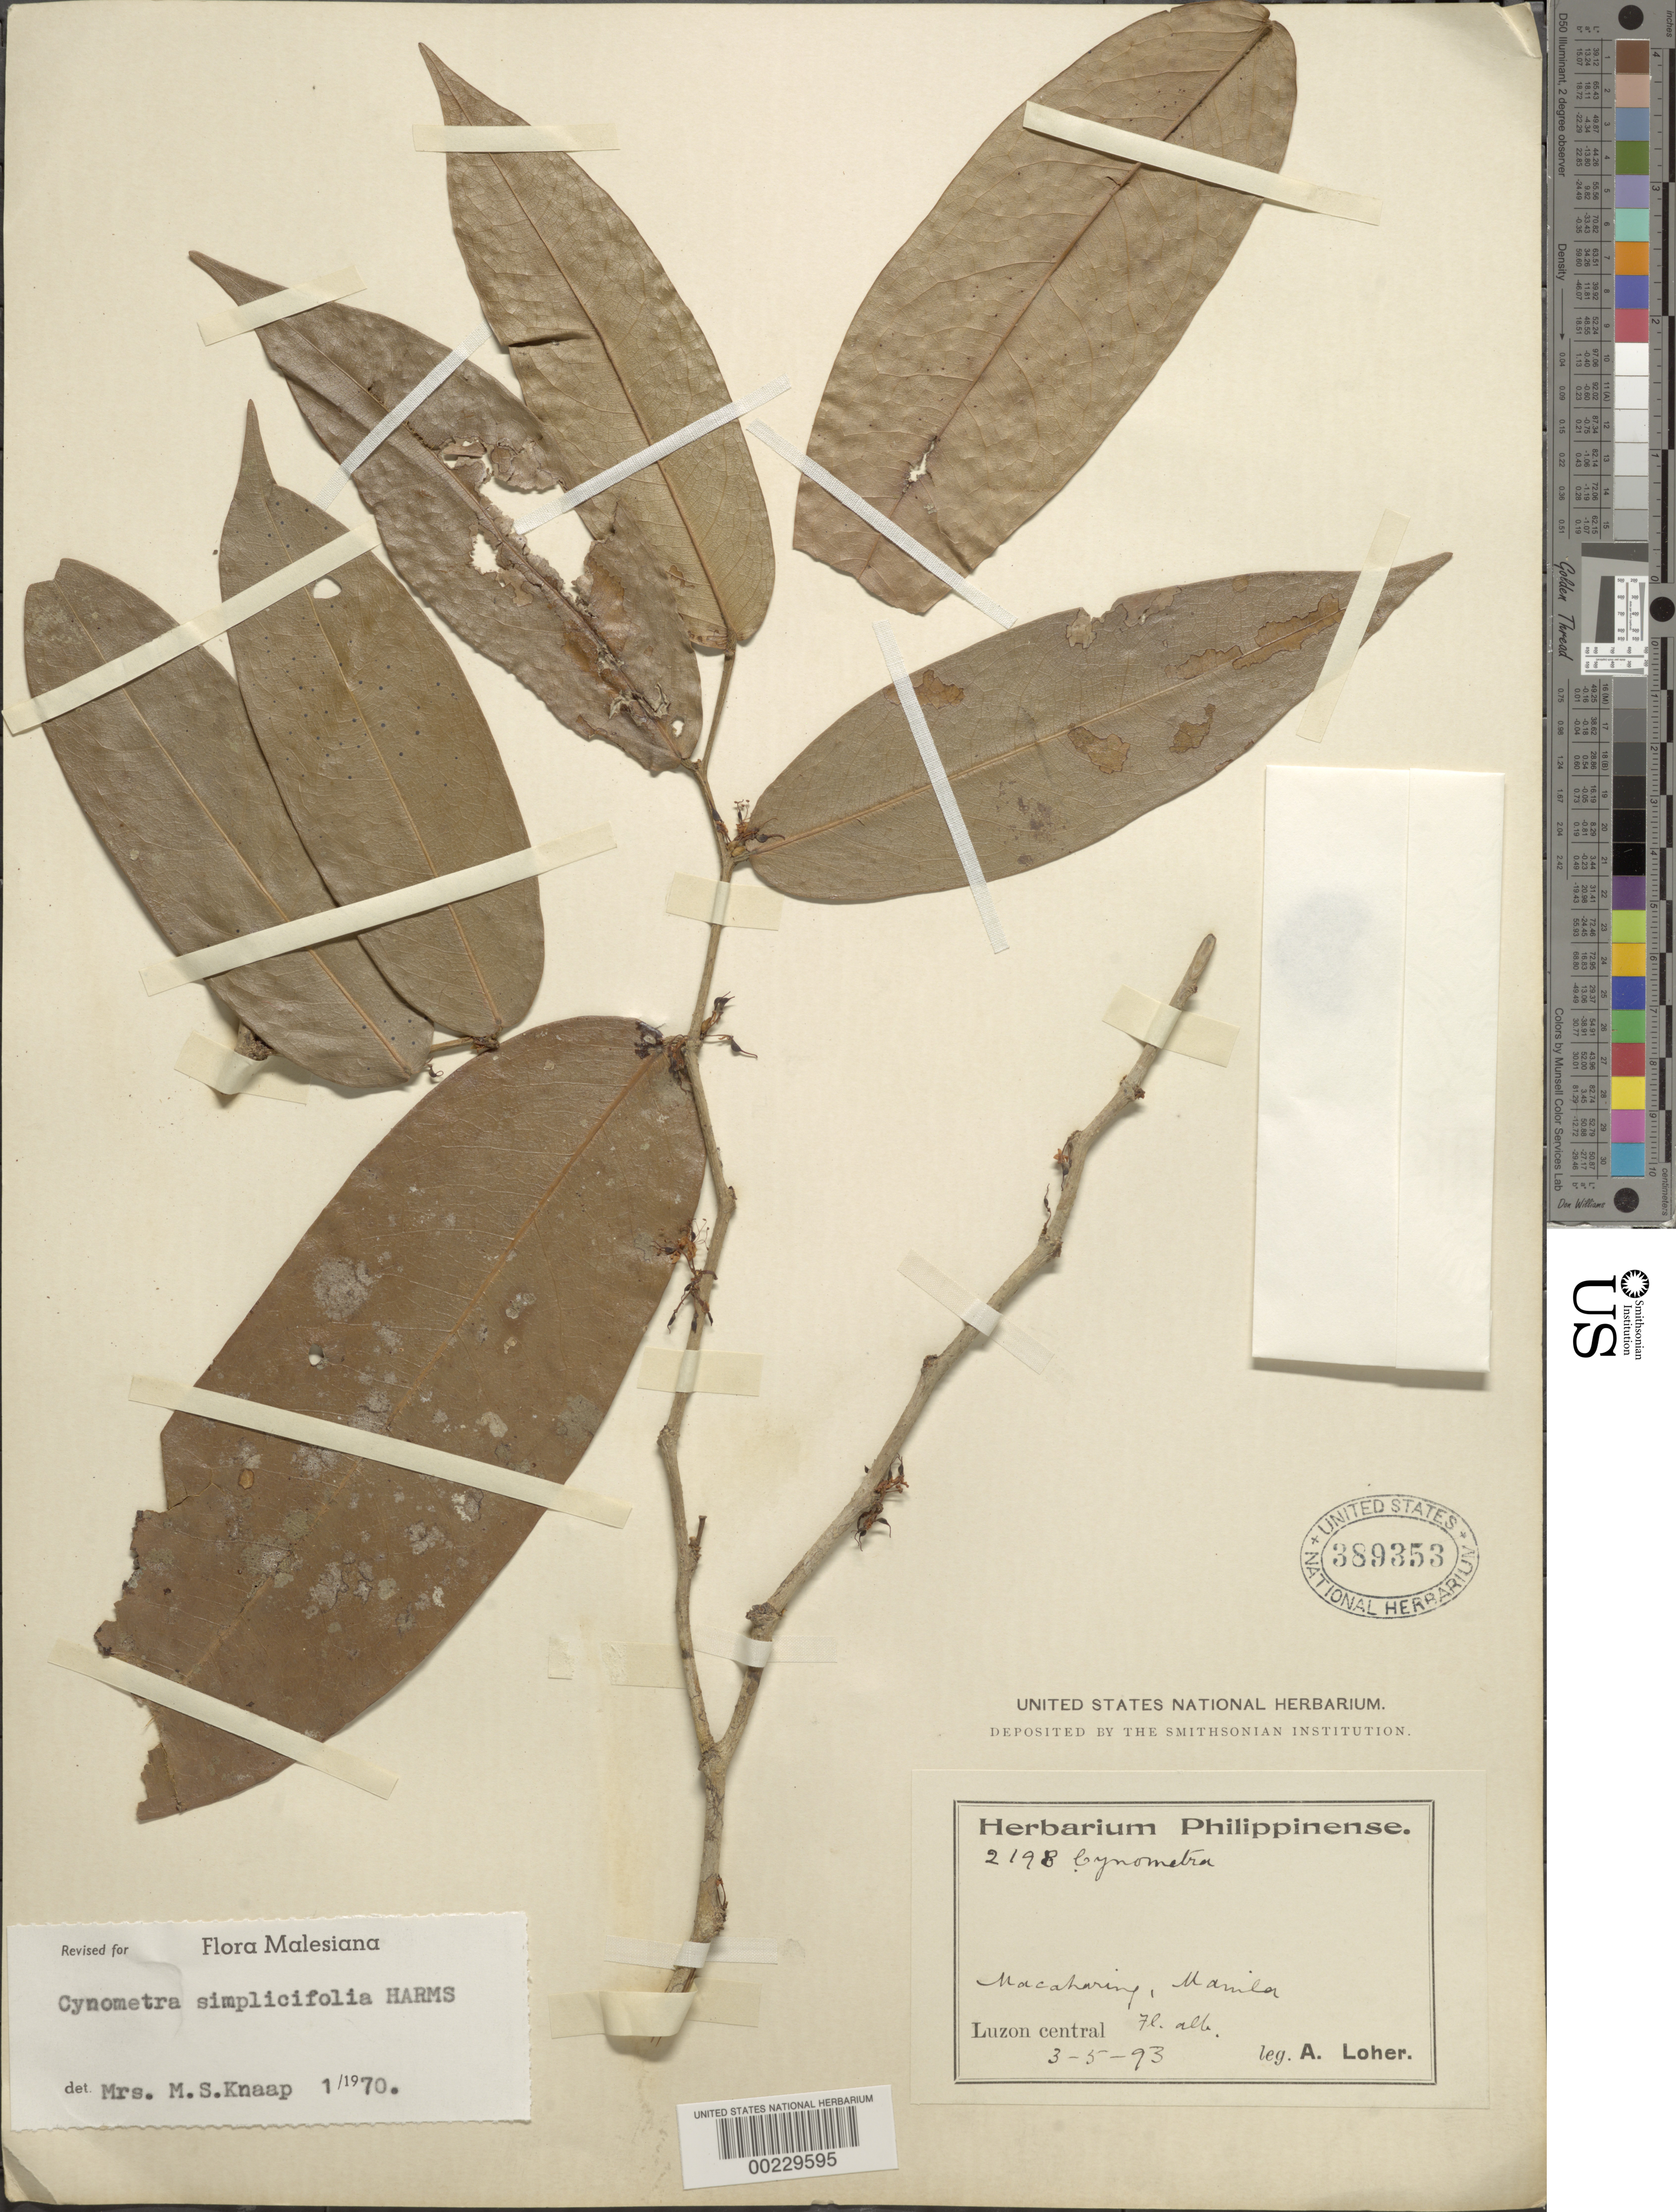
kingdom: Plantae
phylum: Tracheophyta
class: Magnoliopsida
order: Fabales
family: Fabaceae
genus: Cynometra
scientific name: Cynometra simplicifolia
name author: Harms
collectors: A. Loher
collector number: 2198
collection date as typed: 05 Mar 1893 or 03 May 1893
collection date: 1893-03-05 or 1893-05-03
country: Philippines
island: Luzon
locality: Macharing, manila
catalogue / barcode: US 389353